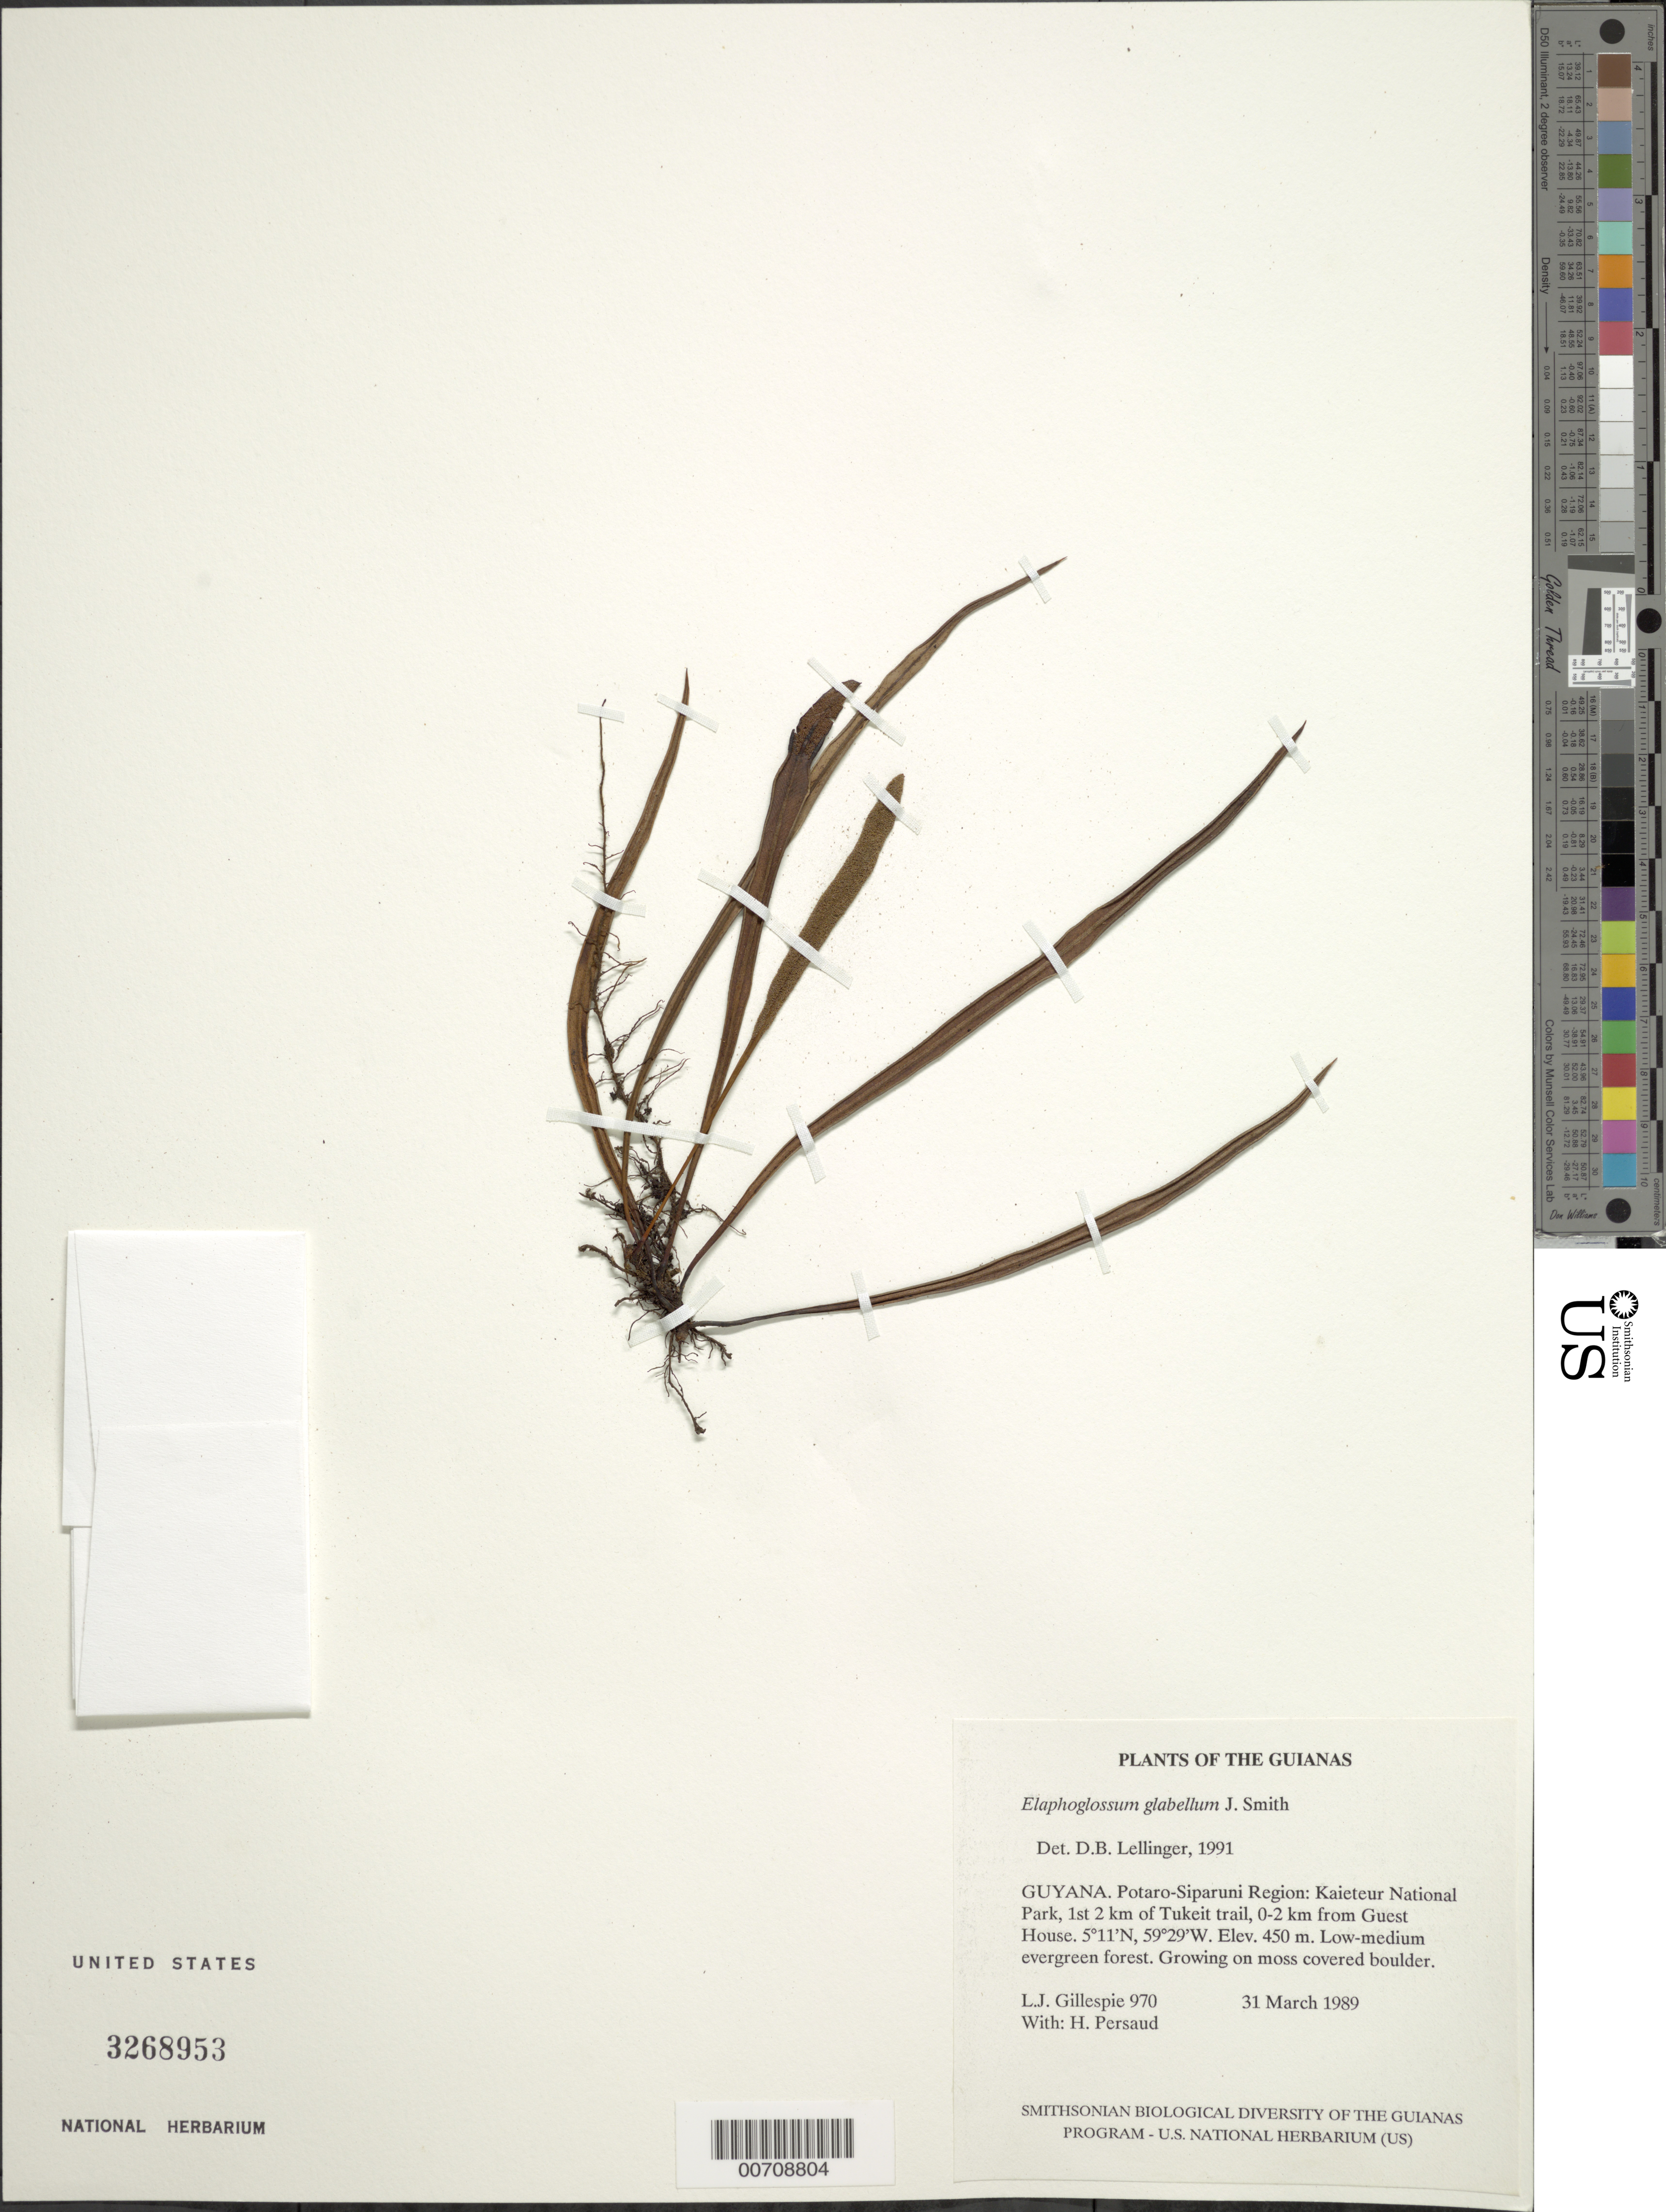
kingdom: Plantae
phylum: Tracheophyta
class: Polypodiopsida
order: Polypodiales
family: Dryopteridaceae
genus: Elaphoglossum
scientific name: Elaphoglossum glabellum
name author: J. Sm.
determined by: Lellinger, David B., (BOT), Smithsonian Institution - National Museum of Natural History (UNITED STATES)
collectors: L. J. Gillespie & H. Persaud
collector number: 970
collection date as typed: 31 March 1989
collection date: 1989-03-31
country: Guyana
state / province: Potaro-Siparuni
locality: Kaieteur National Park, 1st 2 km of Tukeit trail, 0-2 km from Guest House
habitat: Low-medium evergreen forest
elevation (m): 450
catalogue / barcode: US 3268953